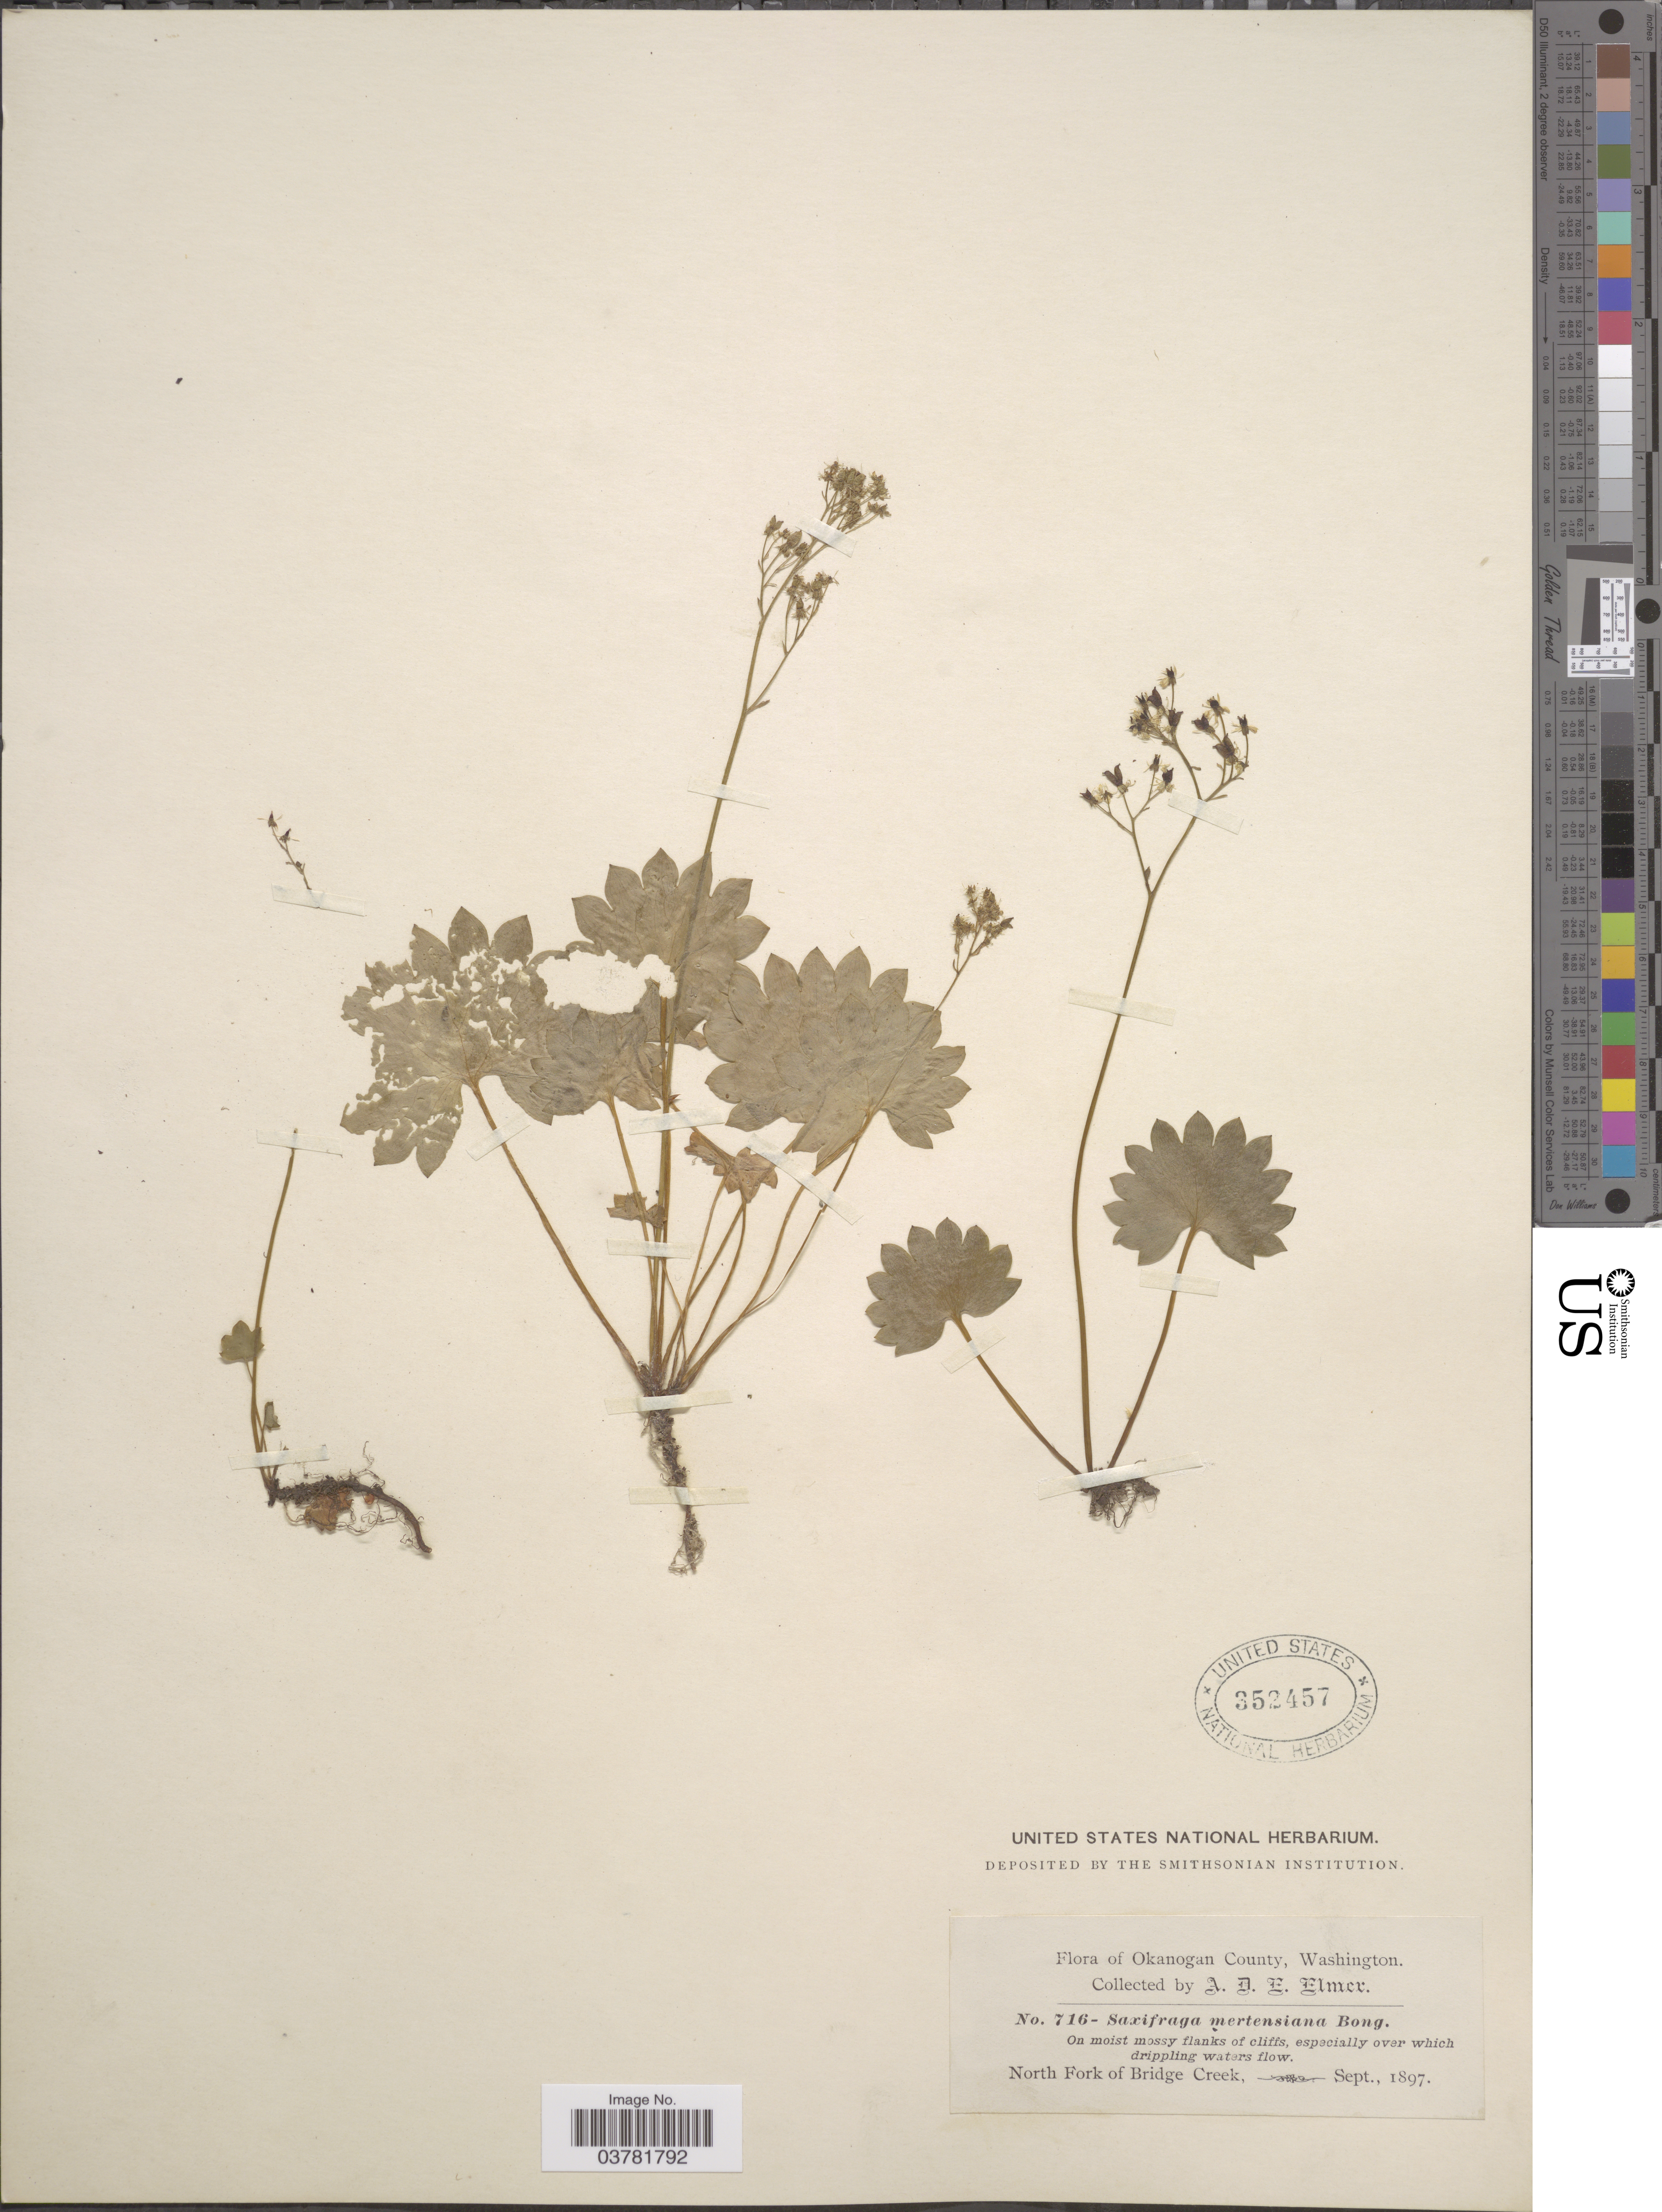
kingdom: Plantae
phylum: Tracheophyta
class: Magnoliopsida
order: Saxifragales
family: Saxifragaceae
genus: Saxifraga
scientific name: Saxifraga sp.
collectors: A. D. E. Elmer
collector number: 716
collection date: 1897-09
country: United States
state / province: Washington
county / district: Okanogan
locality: Okanogan County. North Fork of Bridge Creek.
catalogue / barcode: US 352457